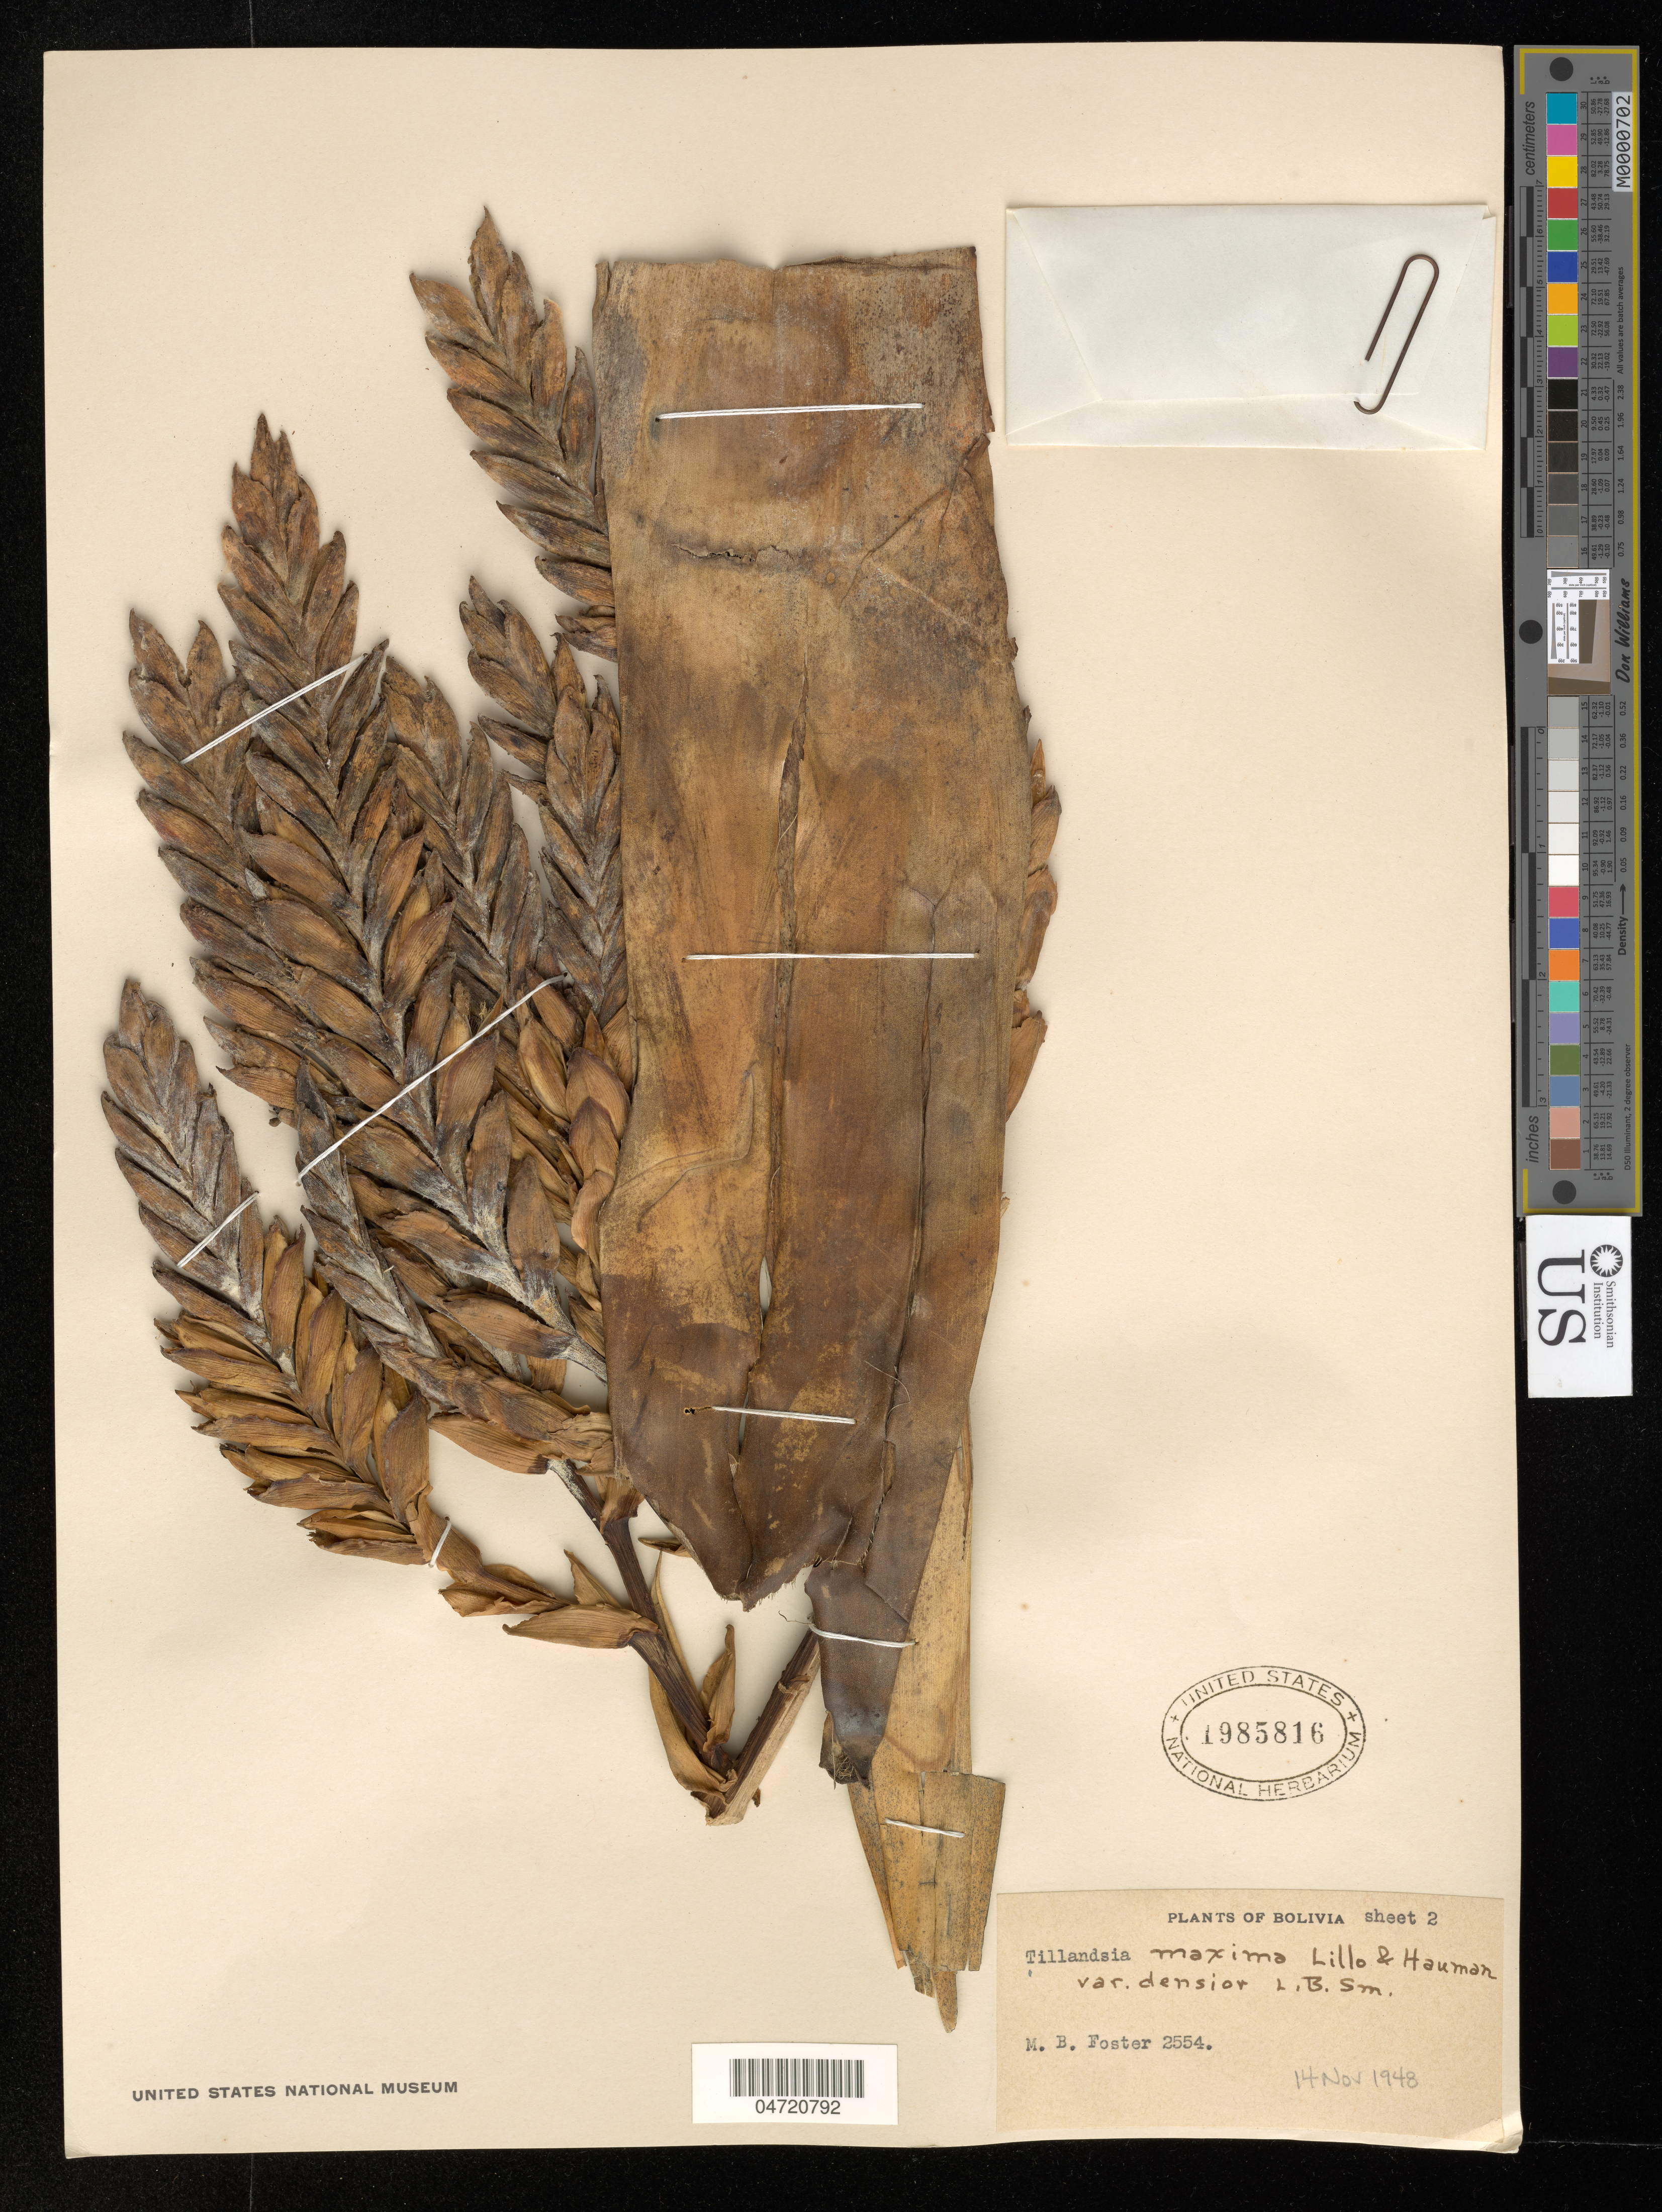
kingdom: Plantae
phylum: Tracheophyta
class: Liliopsida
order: Poales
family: Bromeliaceae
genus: Tillandsia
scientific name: Tillandsia maxima var. densior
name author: L.B. Sm.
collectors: M. B. Foster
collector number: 2554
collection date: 1948-11-14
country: Bolivia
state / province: Cochabamba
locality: On canyon walls between Sevingania and Vilavila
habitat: On canyon walls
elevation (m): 3962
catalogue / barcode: US 1985816